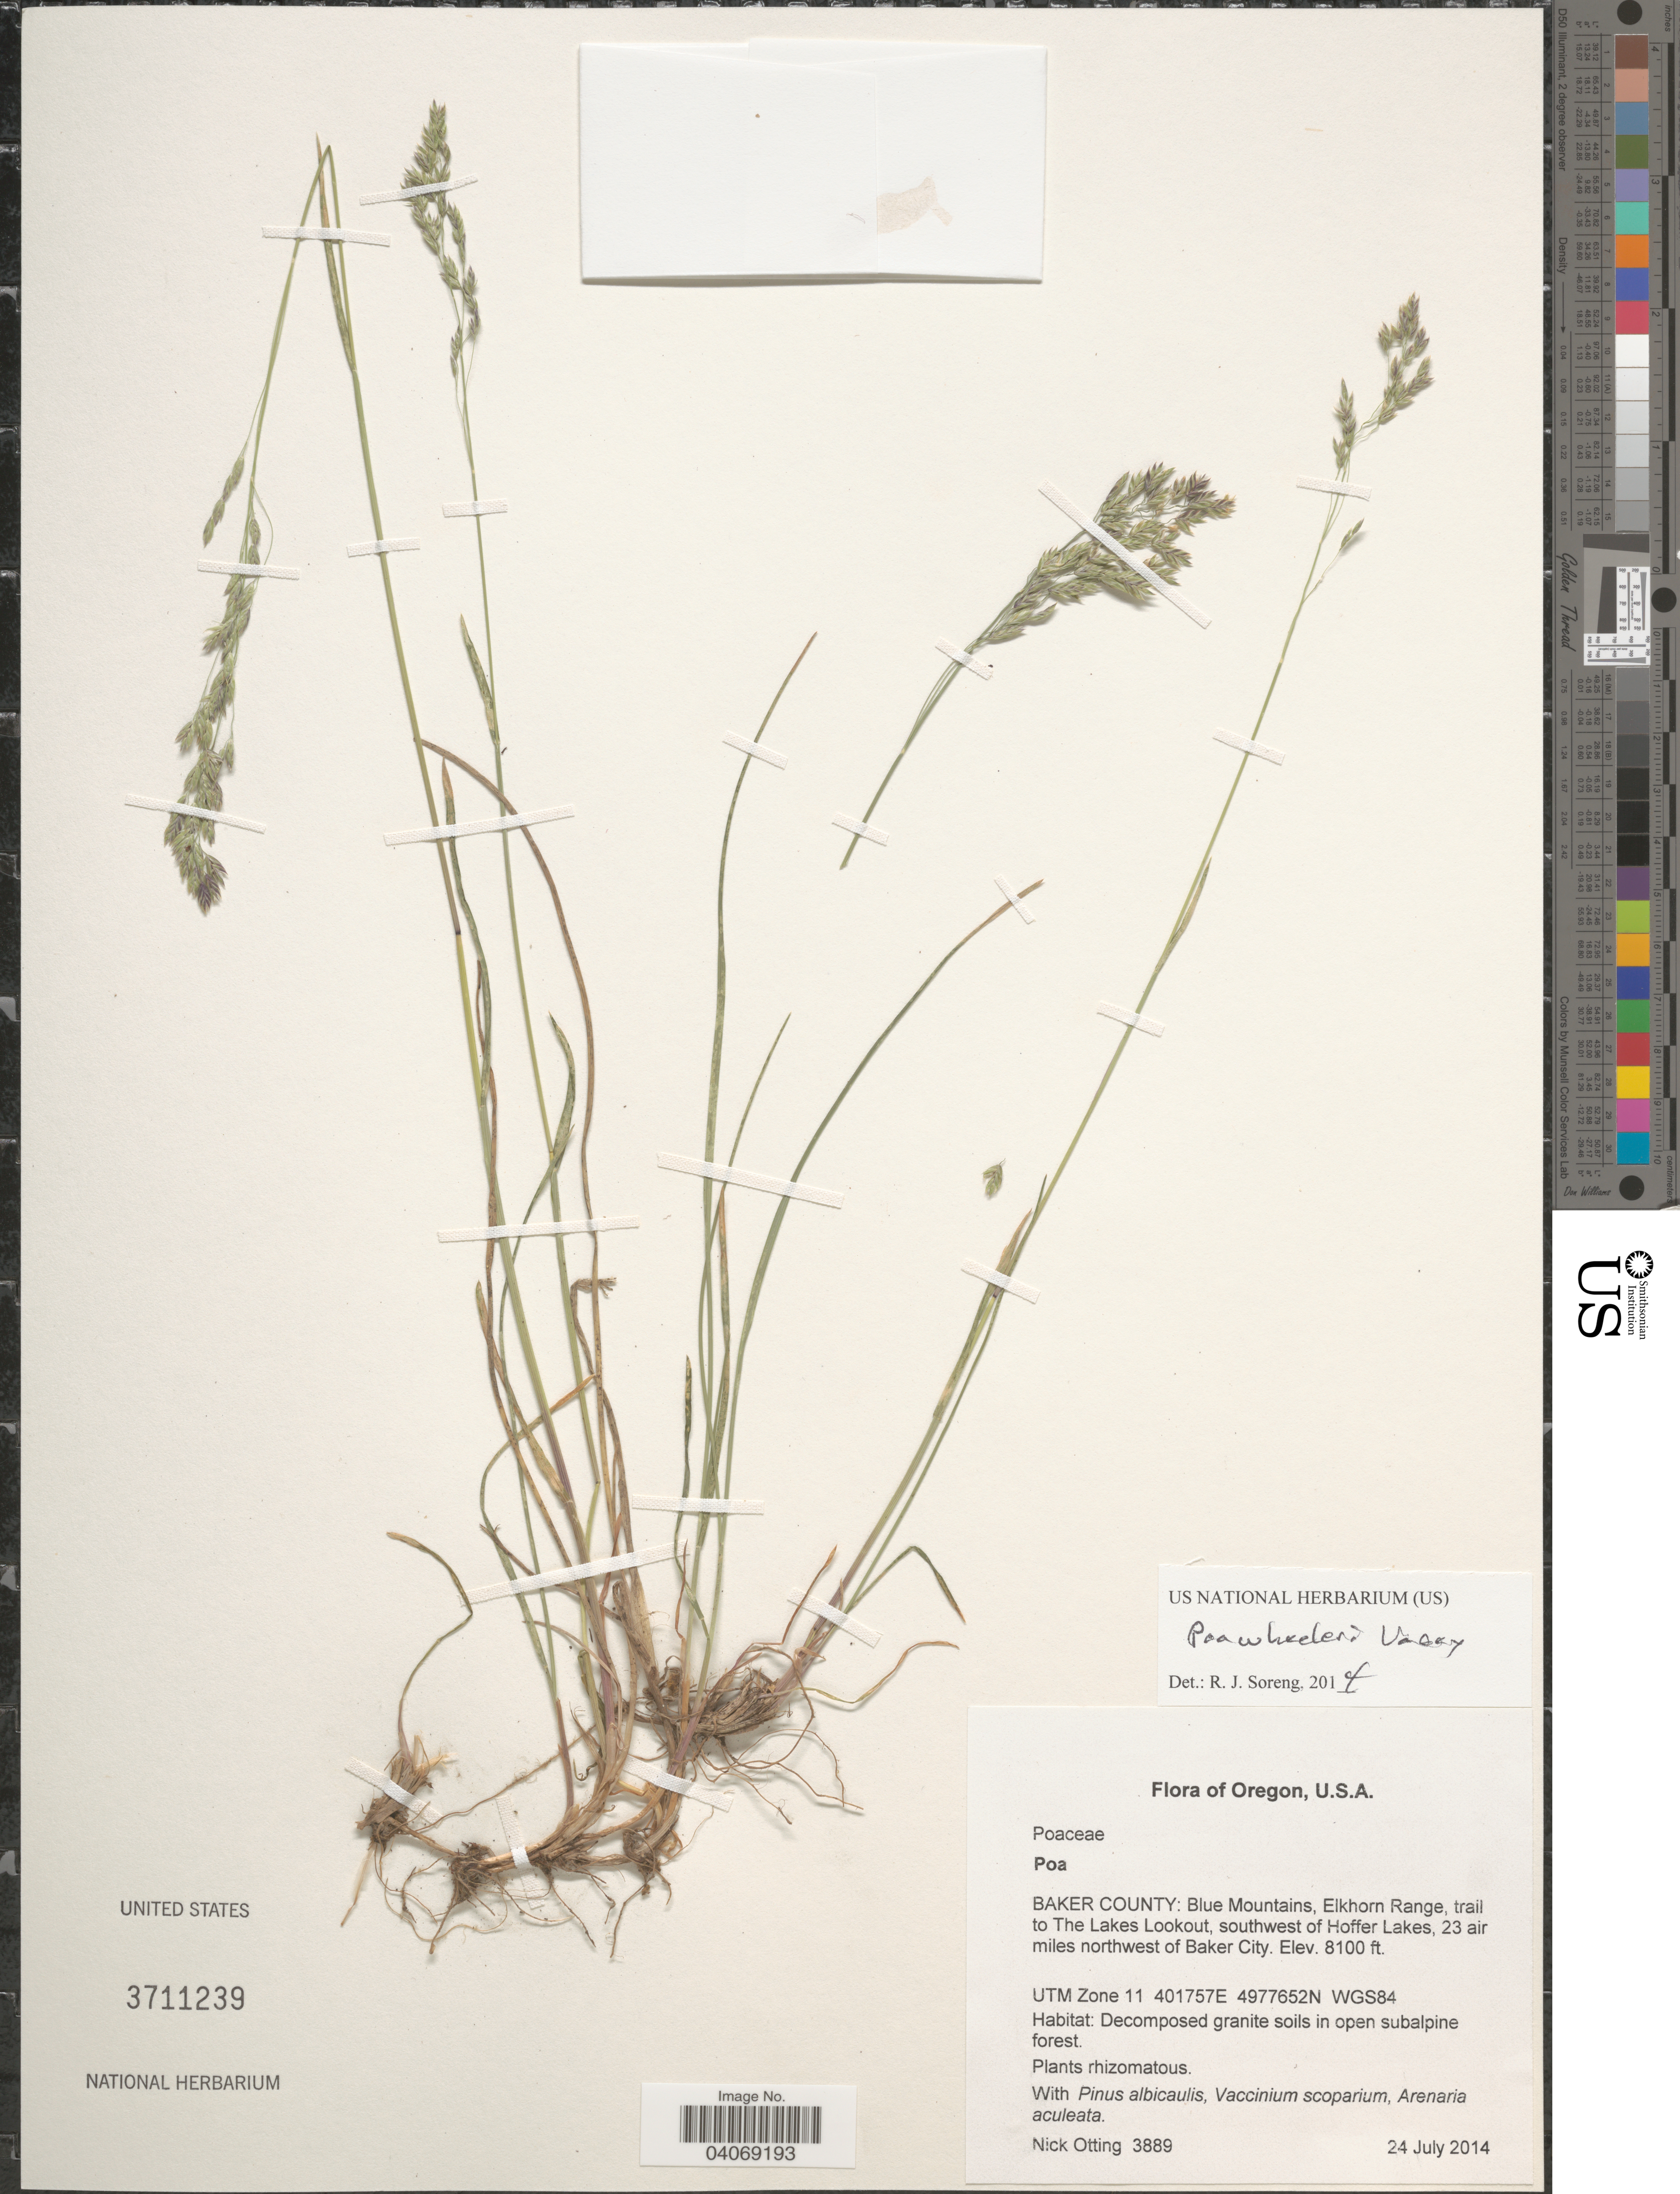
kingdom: Plantae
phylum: Tracheophyta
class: Liliopsida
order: Poales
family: Poaceae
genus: Poa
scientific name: Poa wheeleri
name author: Vasey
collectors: N. Otting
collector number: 3889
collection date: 2014-07-24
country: United States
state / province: Oregon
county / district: Baker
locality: Blue Mountains, Elkhorn Range, trail to The Lakes Lookout, southwest of Hoffer Lakes, 23 air miles northwest of Baker City. UTM Zone 11. WGS84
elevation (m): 2469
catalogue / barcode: US 3711239